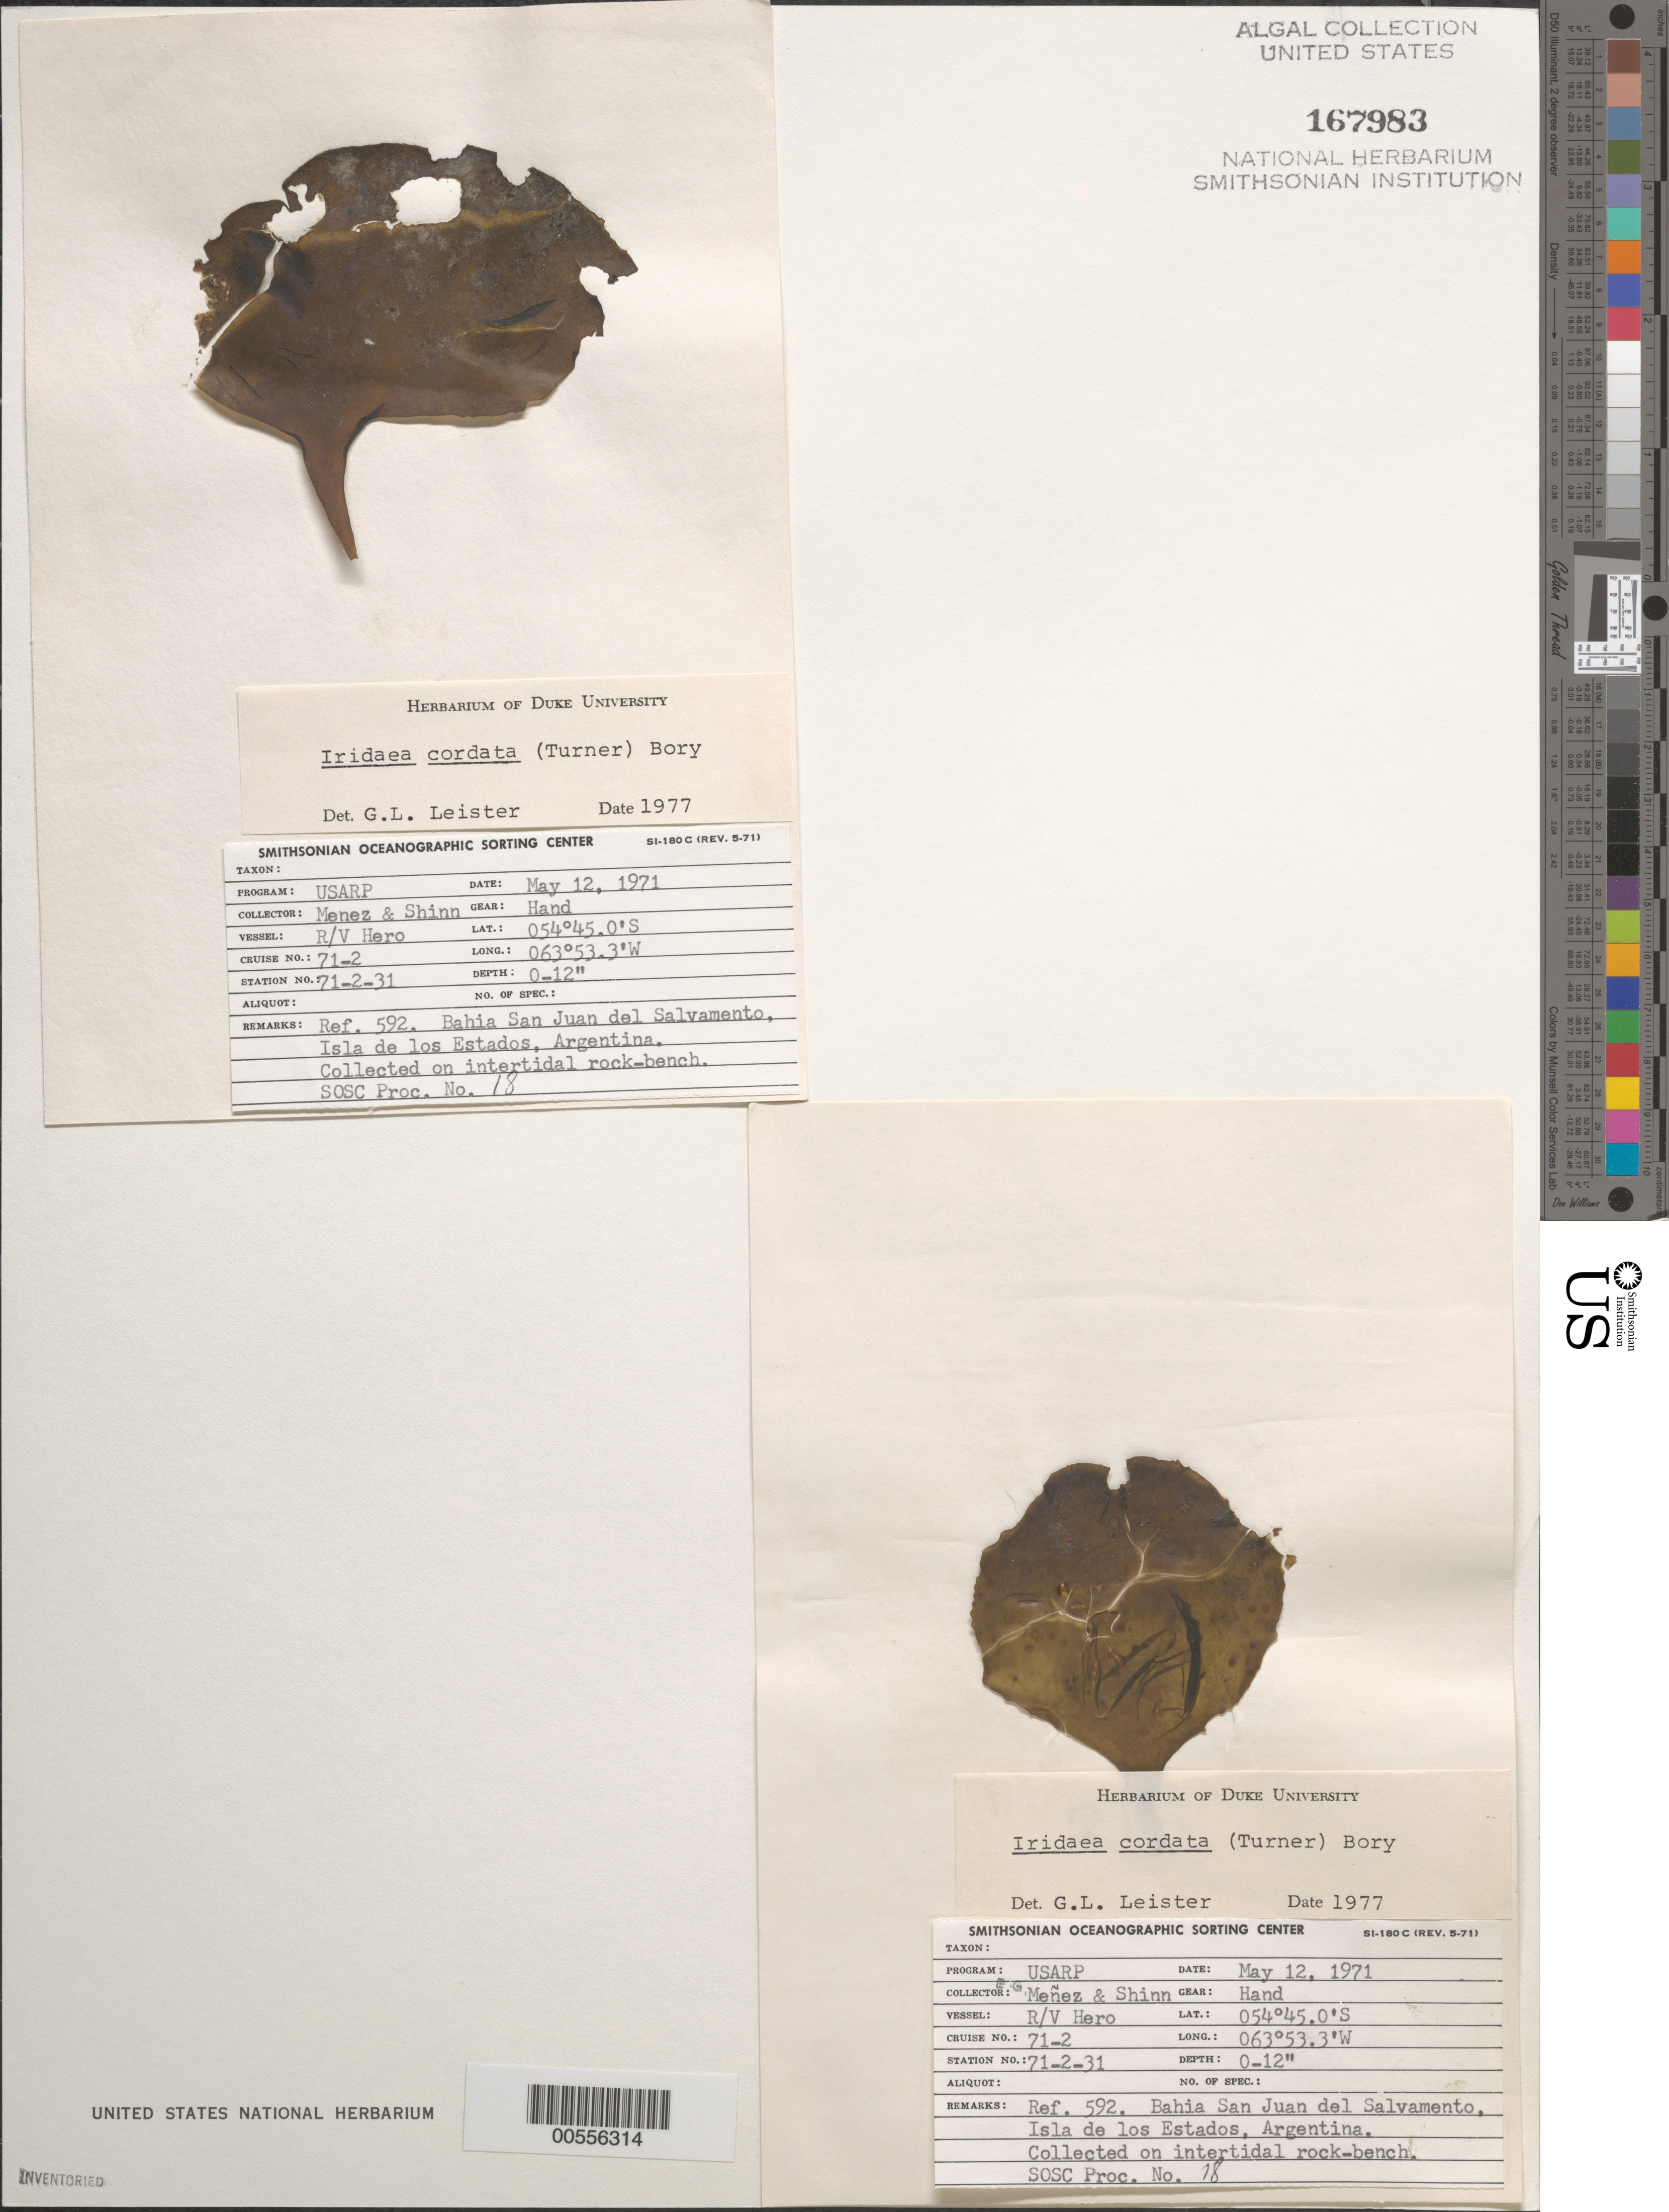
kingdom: Plantae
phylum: Rhodophyta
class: Florideophyceae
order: Gigartinales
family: Gigartinaceae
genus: Iridaea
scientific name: Iridaea cordata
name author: (Turner) Bory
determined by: Leister, G. L.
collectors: Meñez & -. Shinn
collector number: Station 71-2-31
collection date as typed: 12 May 1971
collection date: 1971-05-12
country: Argentina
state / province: Tierra del Fuego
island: Isla de los Estados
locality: Bahia San Juan del Salvamento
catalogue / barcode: US 167983